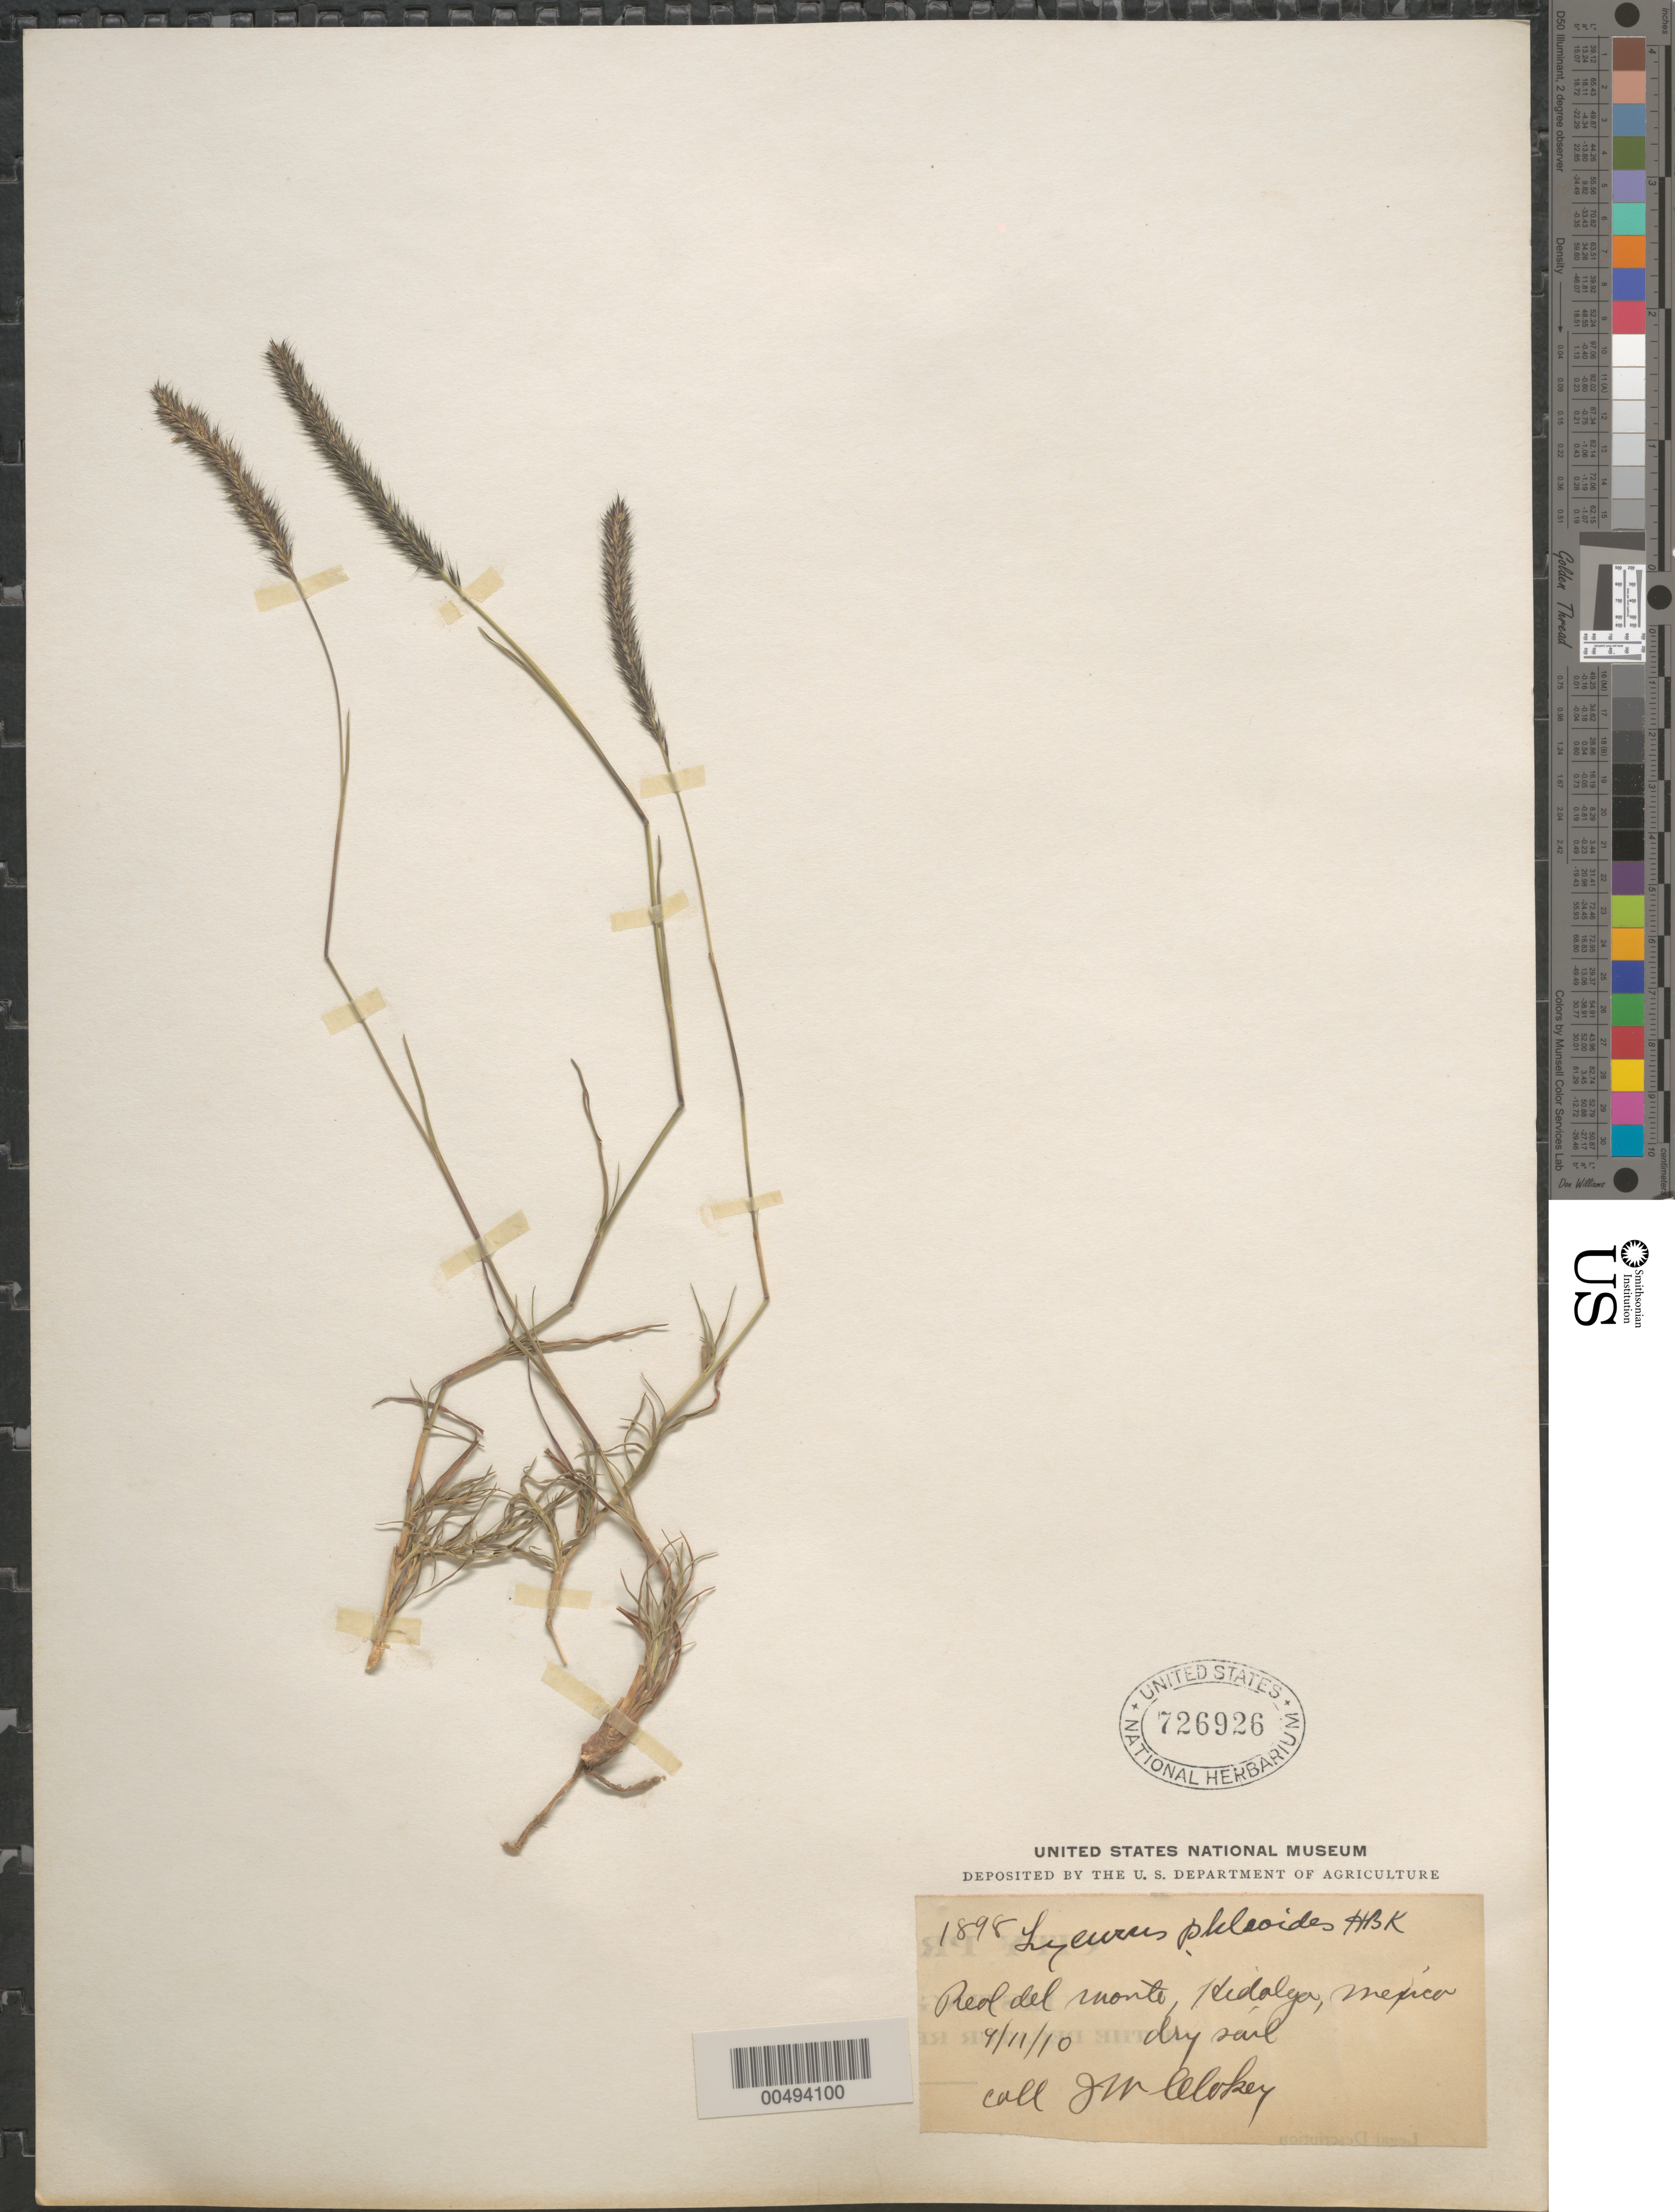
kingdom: Plantae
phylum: Tracheophyta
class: Liliopsida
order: Poales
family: Poaceae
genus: Lycurus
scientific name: Lycurus phleoides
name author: Kunth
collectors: I. W. Clokey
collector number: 1898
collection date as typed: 11 Sep 1910 or 9 Nov 1910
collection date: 1910-09-11 or 1910-11-09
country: Mexico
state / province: Hidalgo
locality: Real del Monte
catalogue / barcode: US 726926